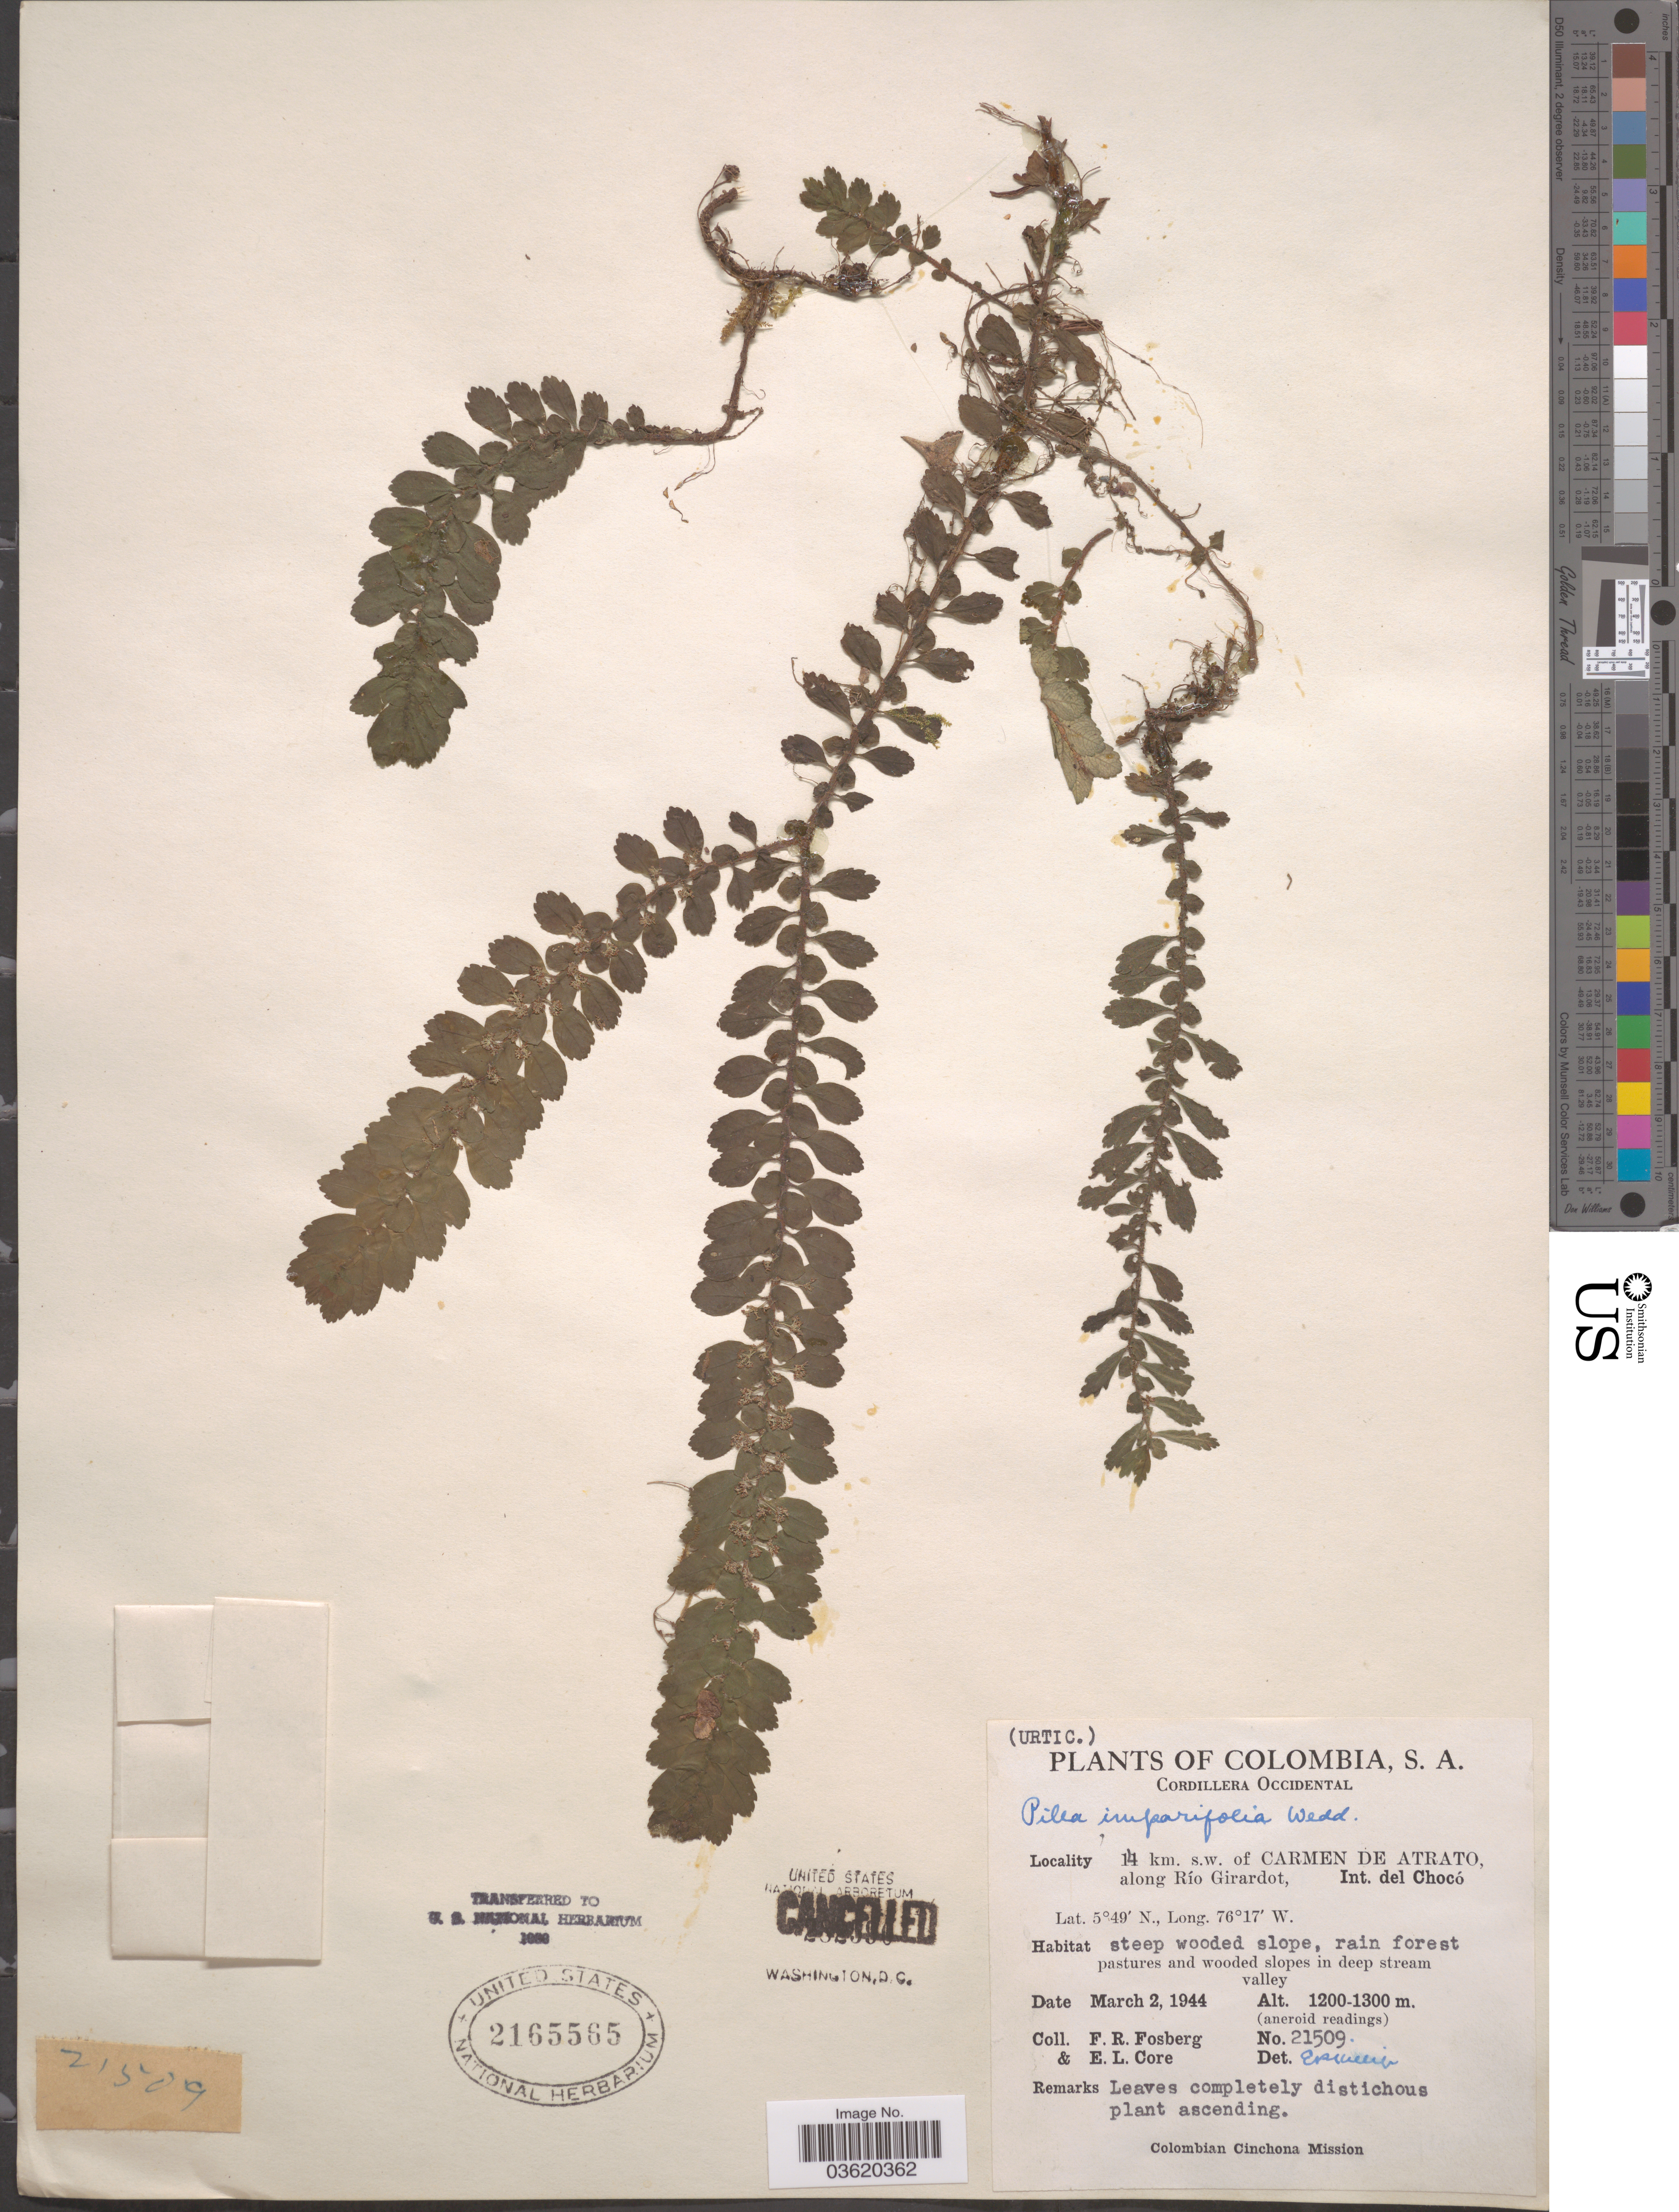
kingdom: Plantae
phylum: Tracheophyta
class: Magnoliopsida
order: Rosales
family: Urticaceae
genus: Pilea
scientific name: Pilea imparifolia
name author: Wedd.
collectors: F. R. Fosberg & E. Core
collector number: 21509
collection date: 1944-03-02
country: Colombia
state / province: Chocó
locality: Cordillera Occidental. 14 km. s.w. of Carmen de Atrato, along Río Girardot, Int. del Chocó.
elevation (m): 1200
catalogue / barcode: US 2165565